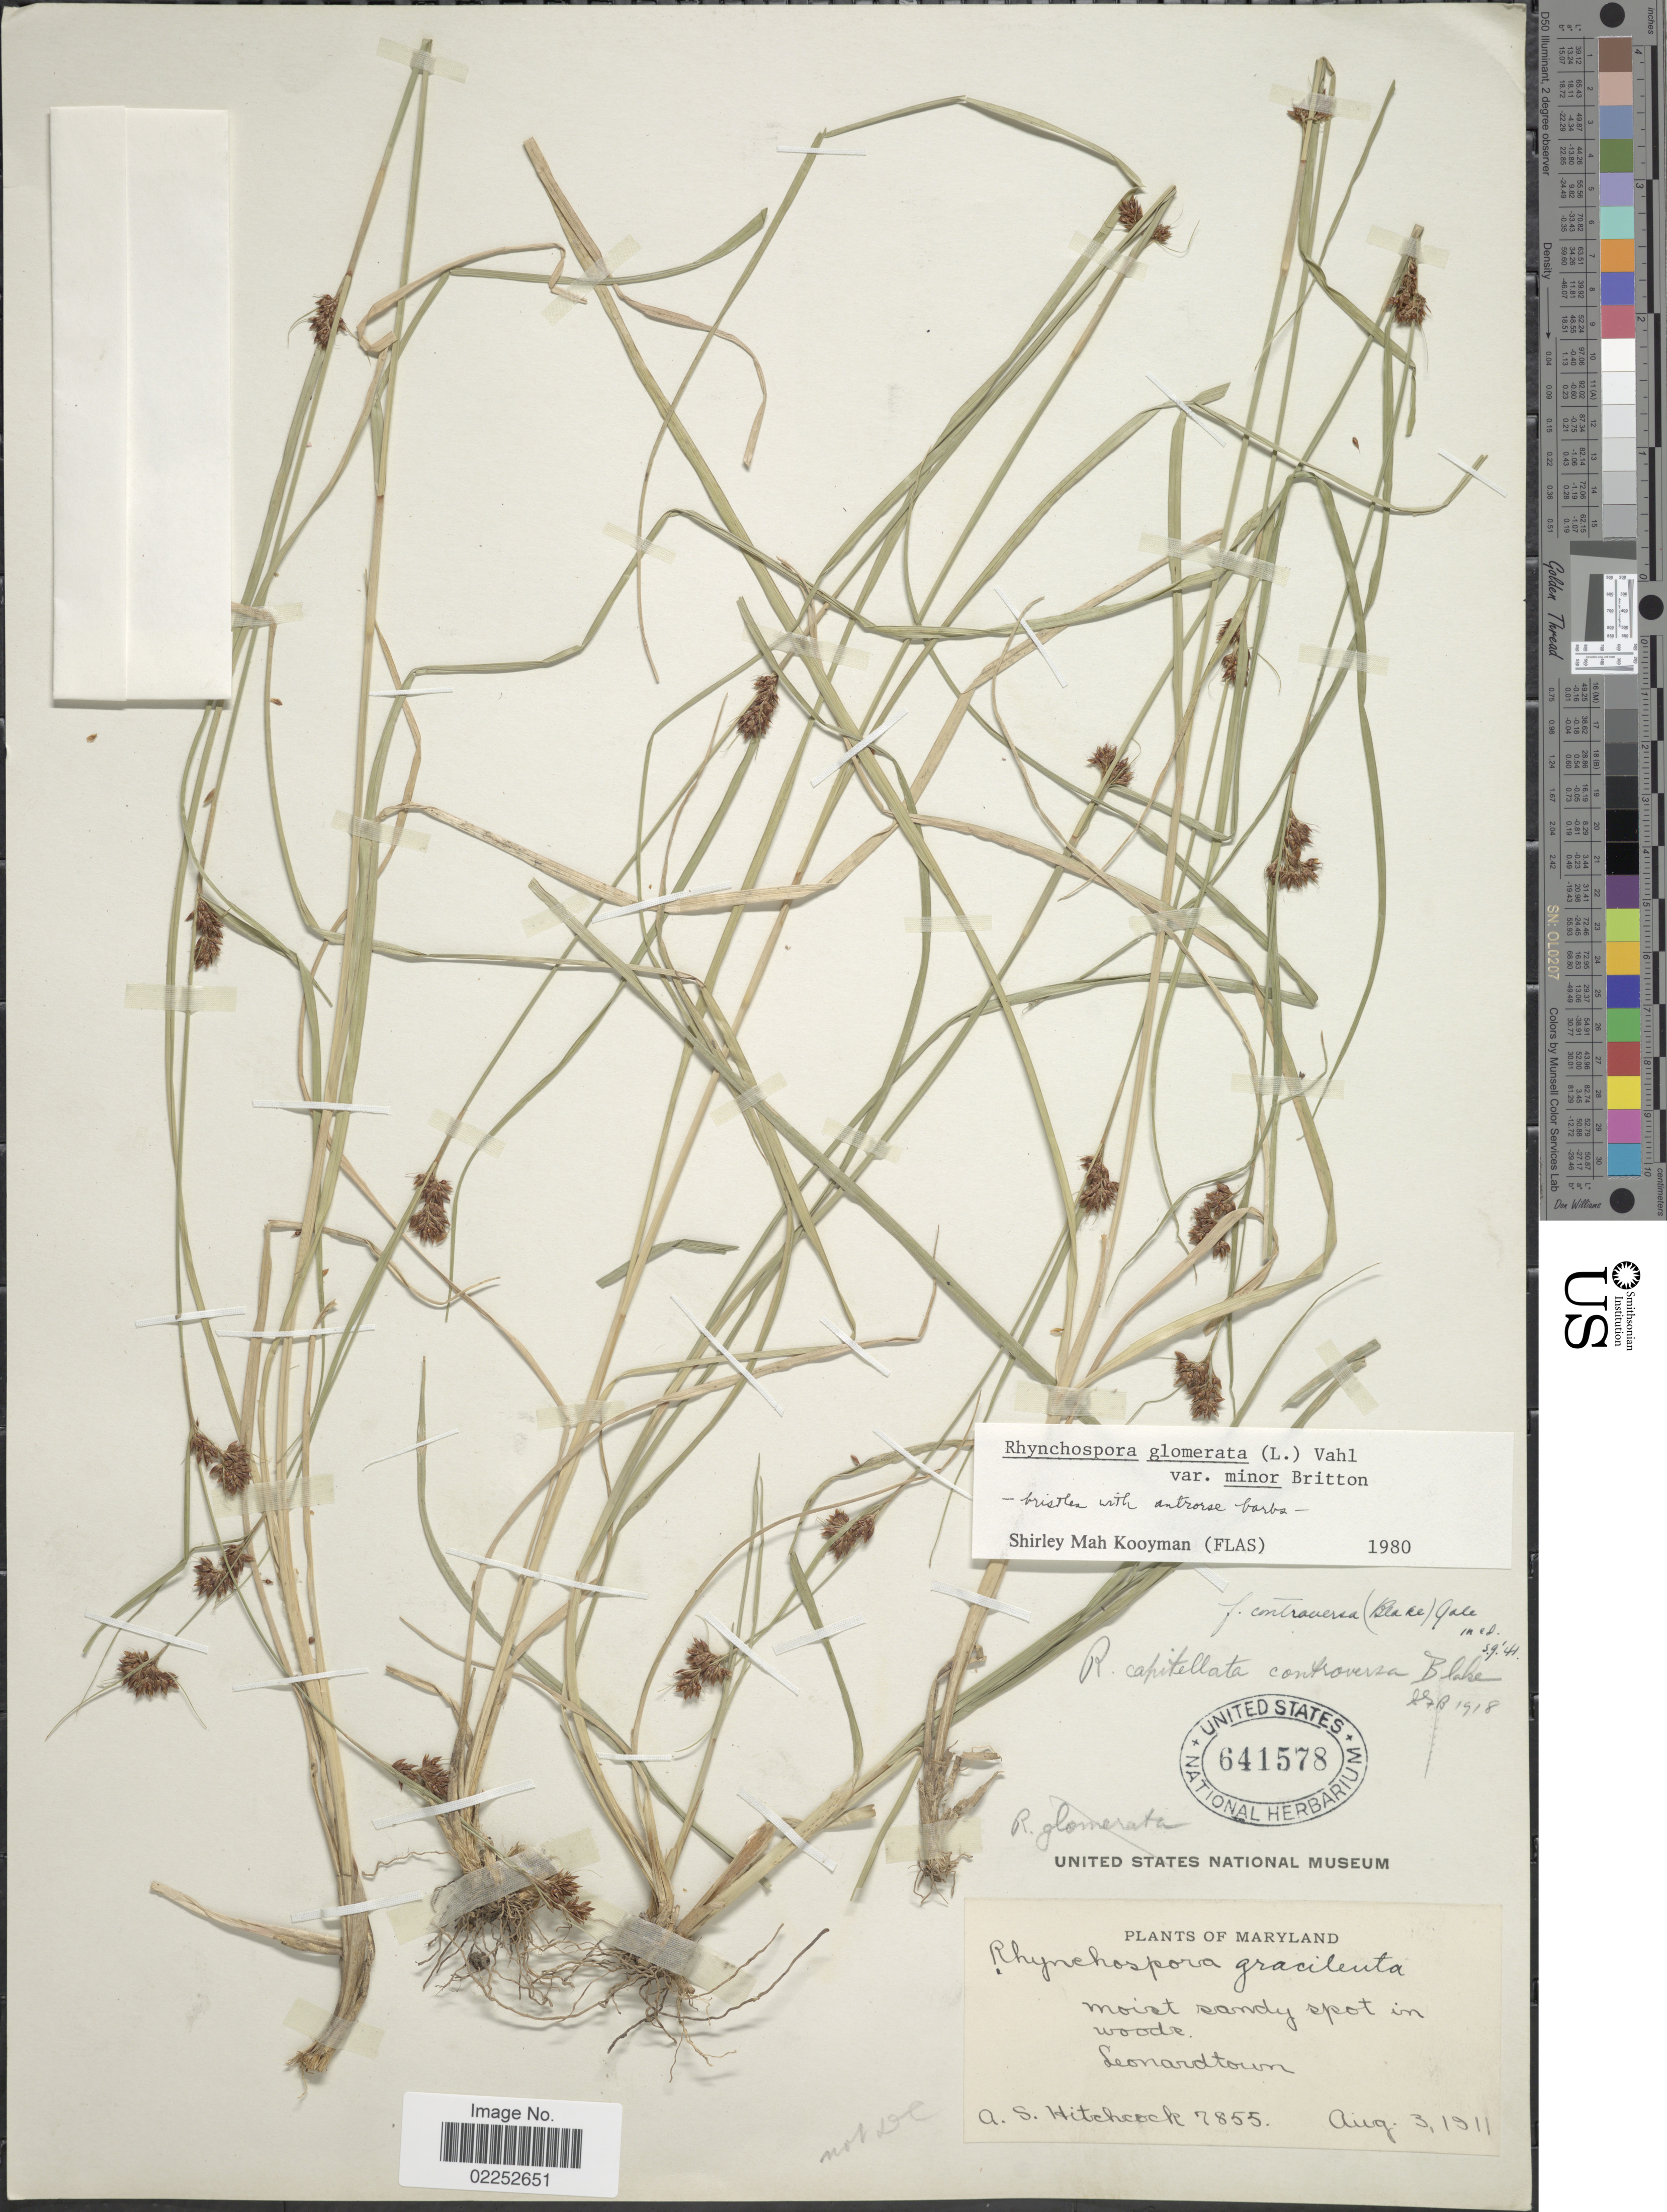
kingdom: Plantae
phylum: Tracheophyta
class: Liliopsida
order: Poales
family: Cyperaceae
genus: Rhynchospora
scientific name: Rhynchospora capitellata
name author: (Michx.) Vahl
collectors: A. S. Hitchcock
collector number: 7855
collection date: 1911-08-03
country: United States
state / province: Maryland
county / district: St. Mary's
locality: Moist sandy spot in woods, Leonardtown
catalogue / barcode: US 641578